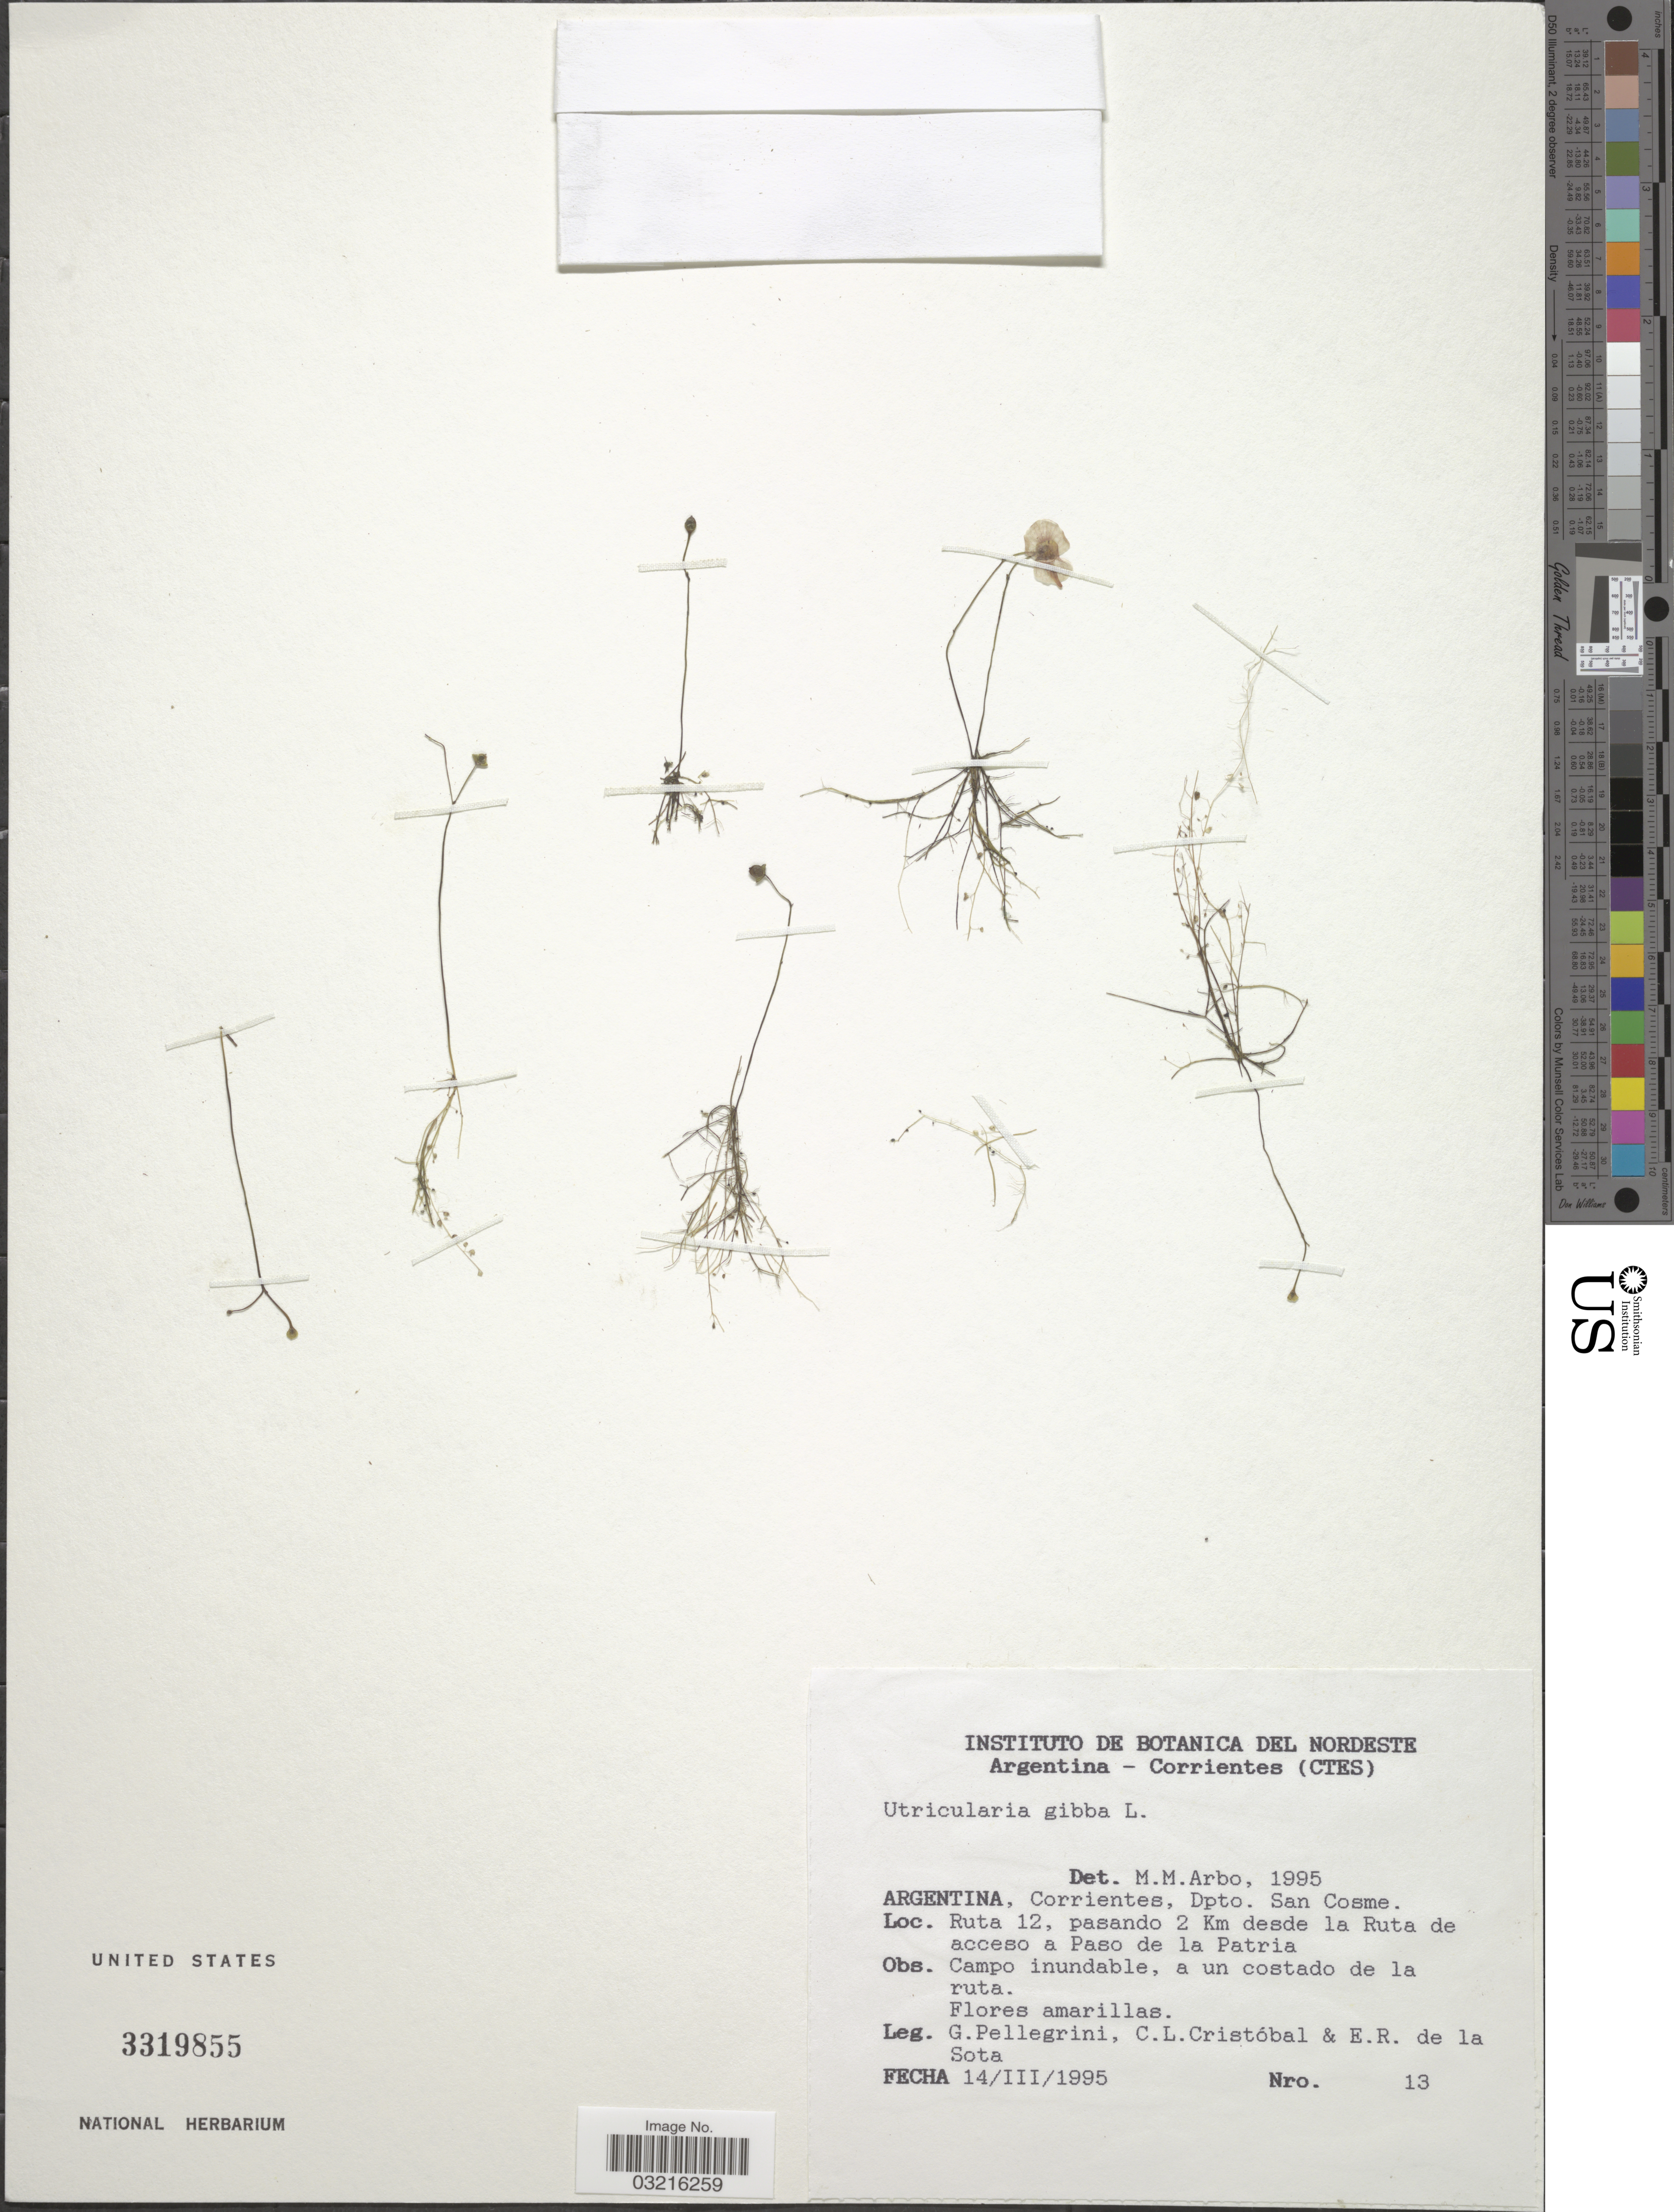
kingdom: Plantae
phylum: Tracheophyta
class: Magnoliopsida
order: Lamiales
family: Lentibulariaceae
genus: Utricularia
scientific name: Utricularia gibba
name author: L.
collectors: G. Pellegrini, C. L. Cristóbal & E. R. de la Sota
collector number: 13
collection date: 1995-03-14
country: Argentina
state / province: Corrientes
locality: Dpto. San Cosme. Ruta 12, pasando 2 Km desde la Ruta de acceso a Paso de la Patria.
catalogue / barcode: US 3319855